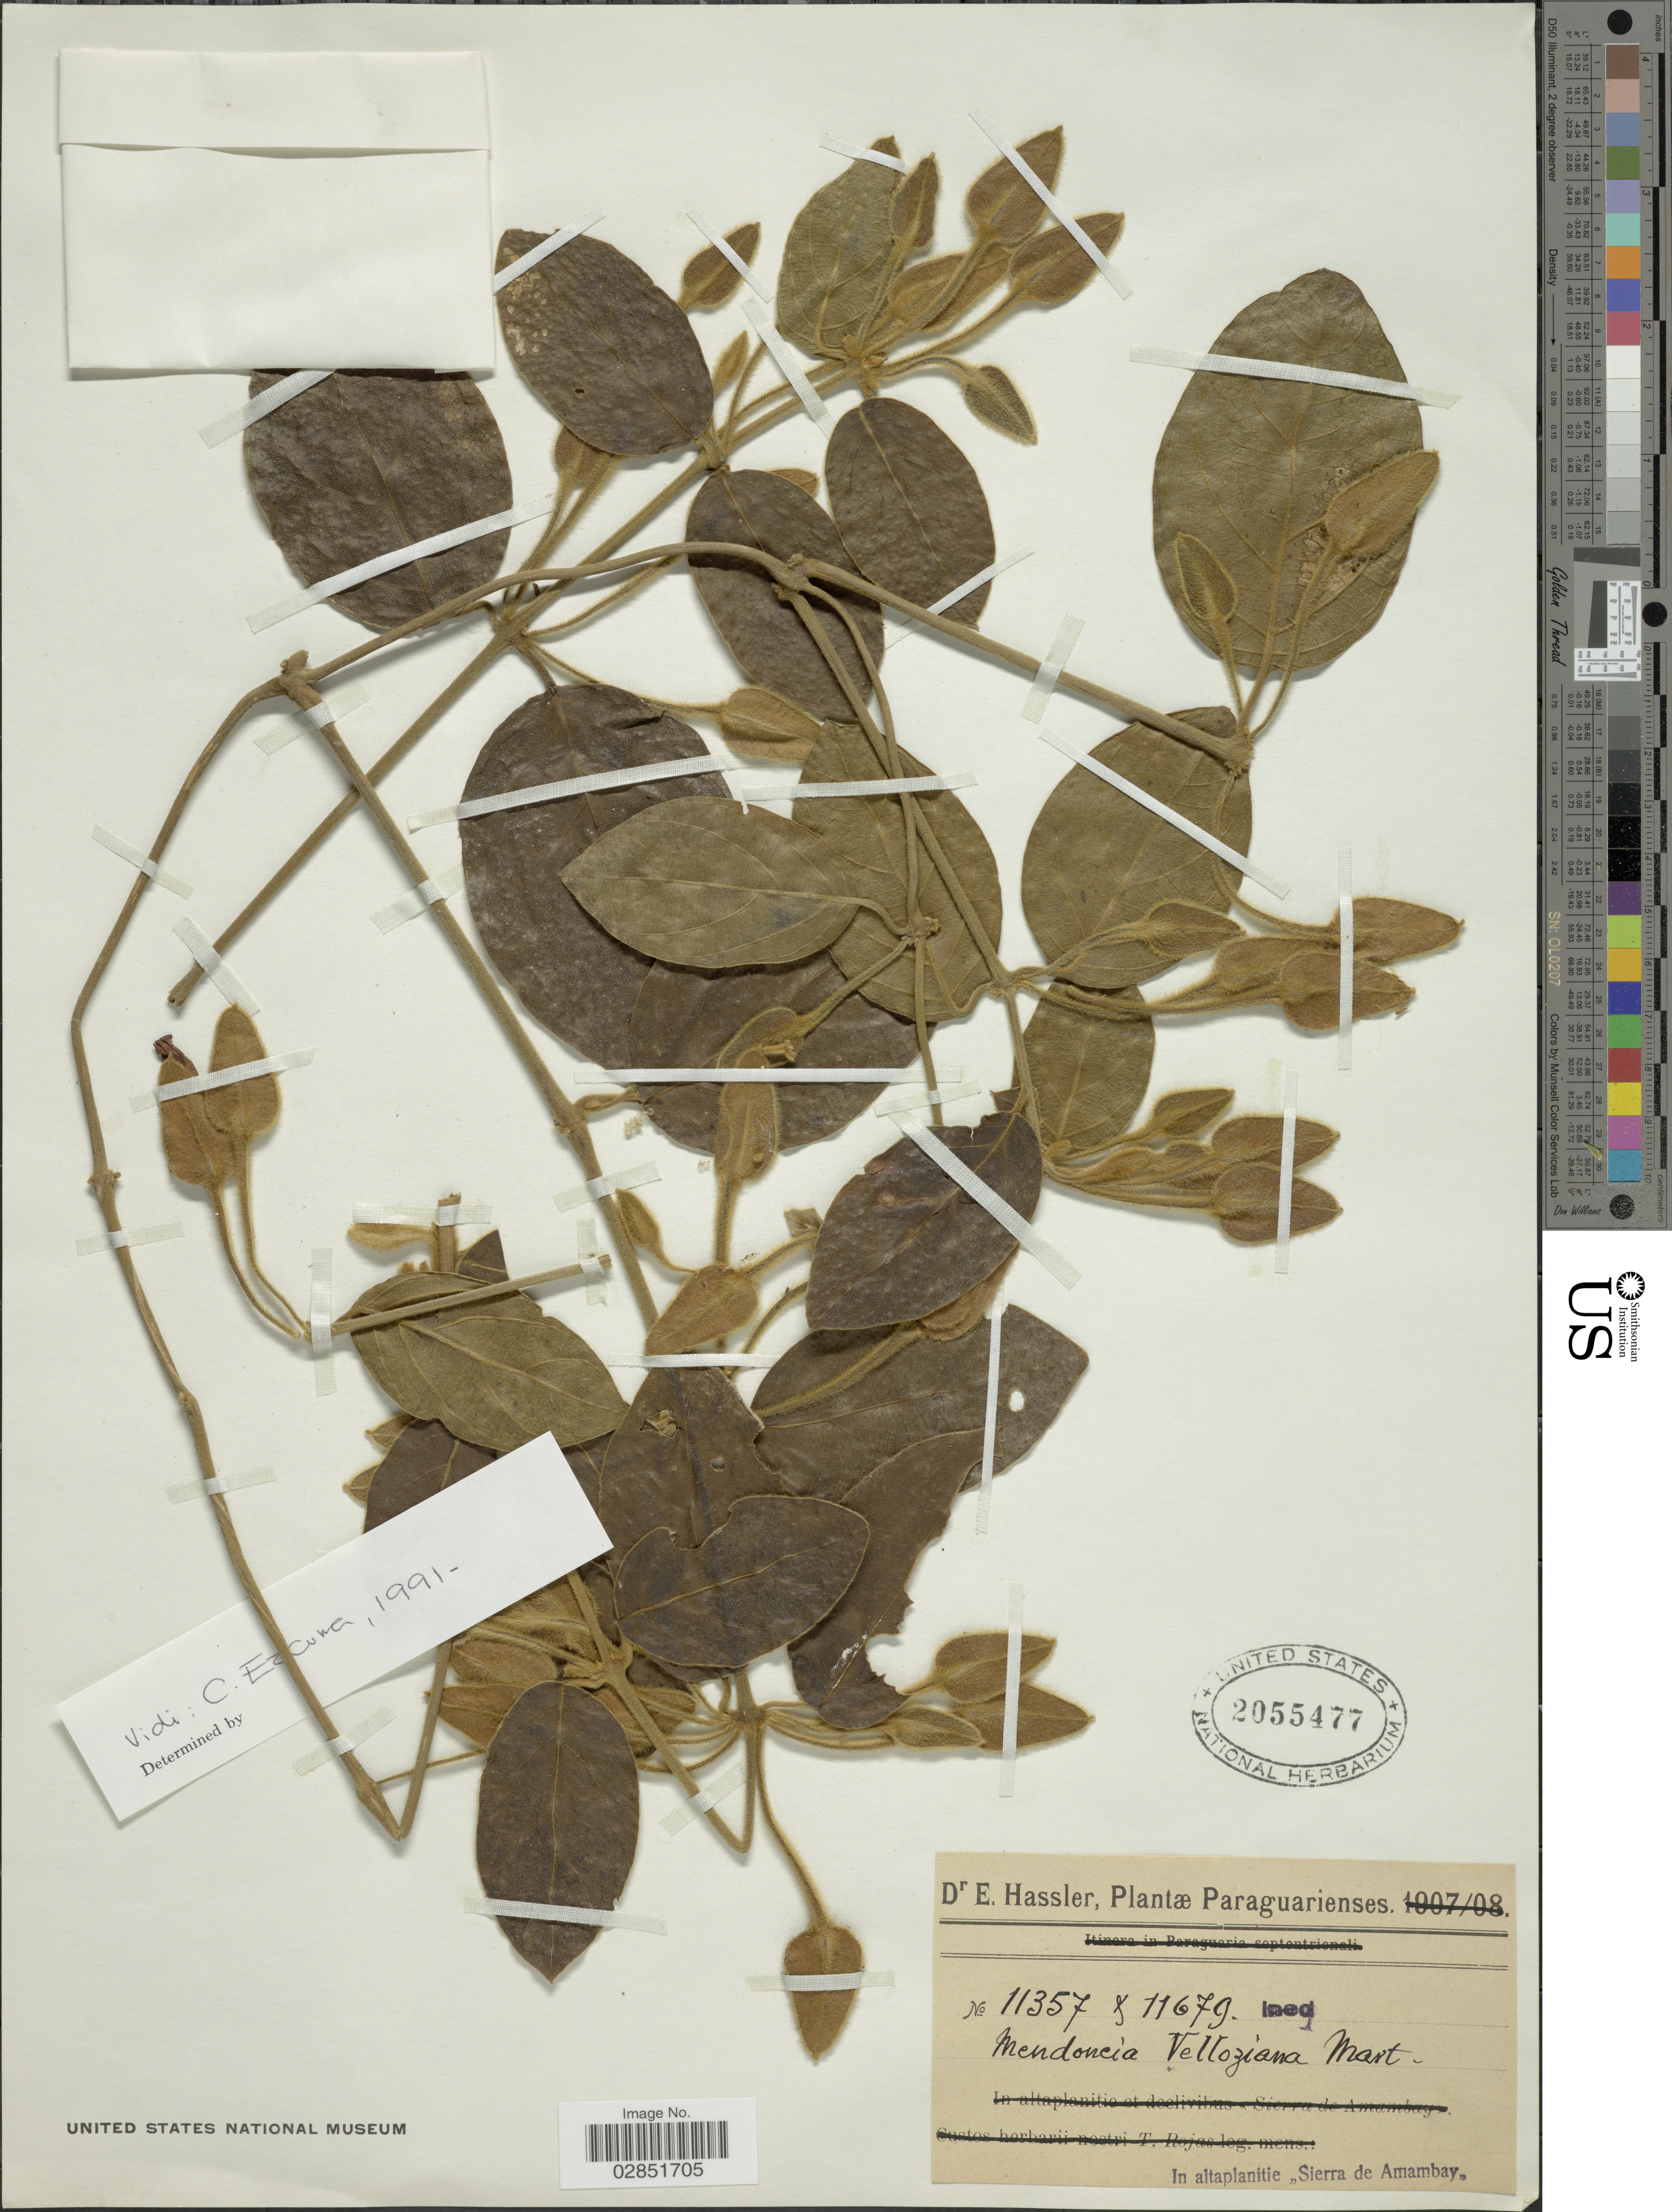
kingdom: Plantae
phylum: Tracheophyta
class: Magnoliopsida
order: Lamiales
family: Acanthaceae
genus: Mendoncia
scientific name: Mendoncia velloziana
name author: Mart.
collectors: E. Hassler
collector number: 11357/11679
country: Paraguay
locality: In altaplanitie "Sierra de Amambay".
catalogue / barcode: US 2055477